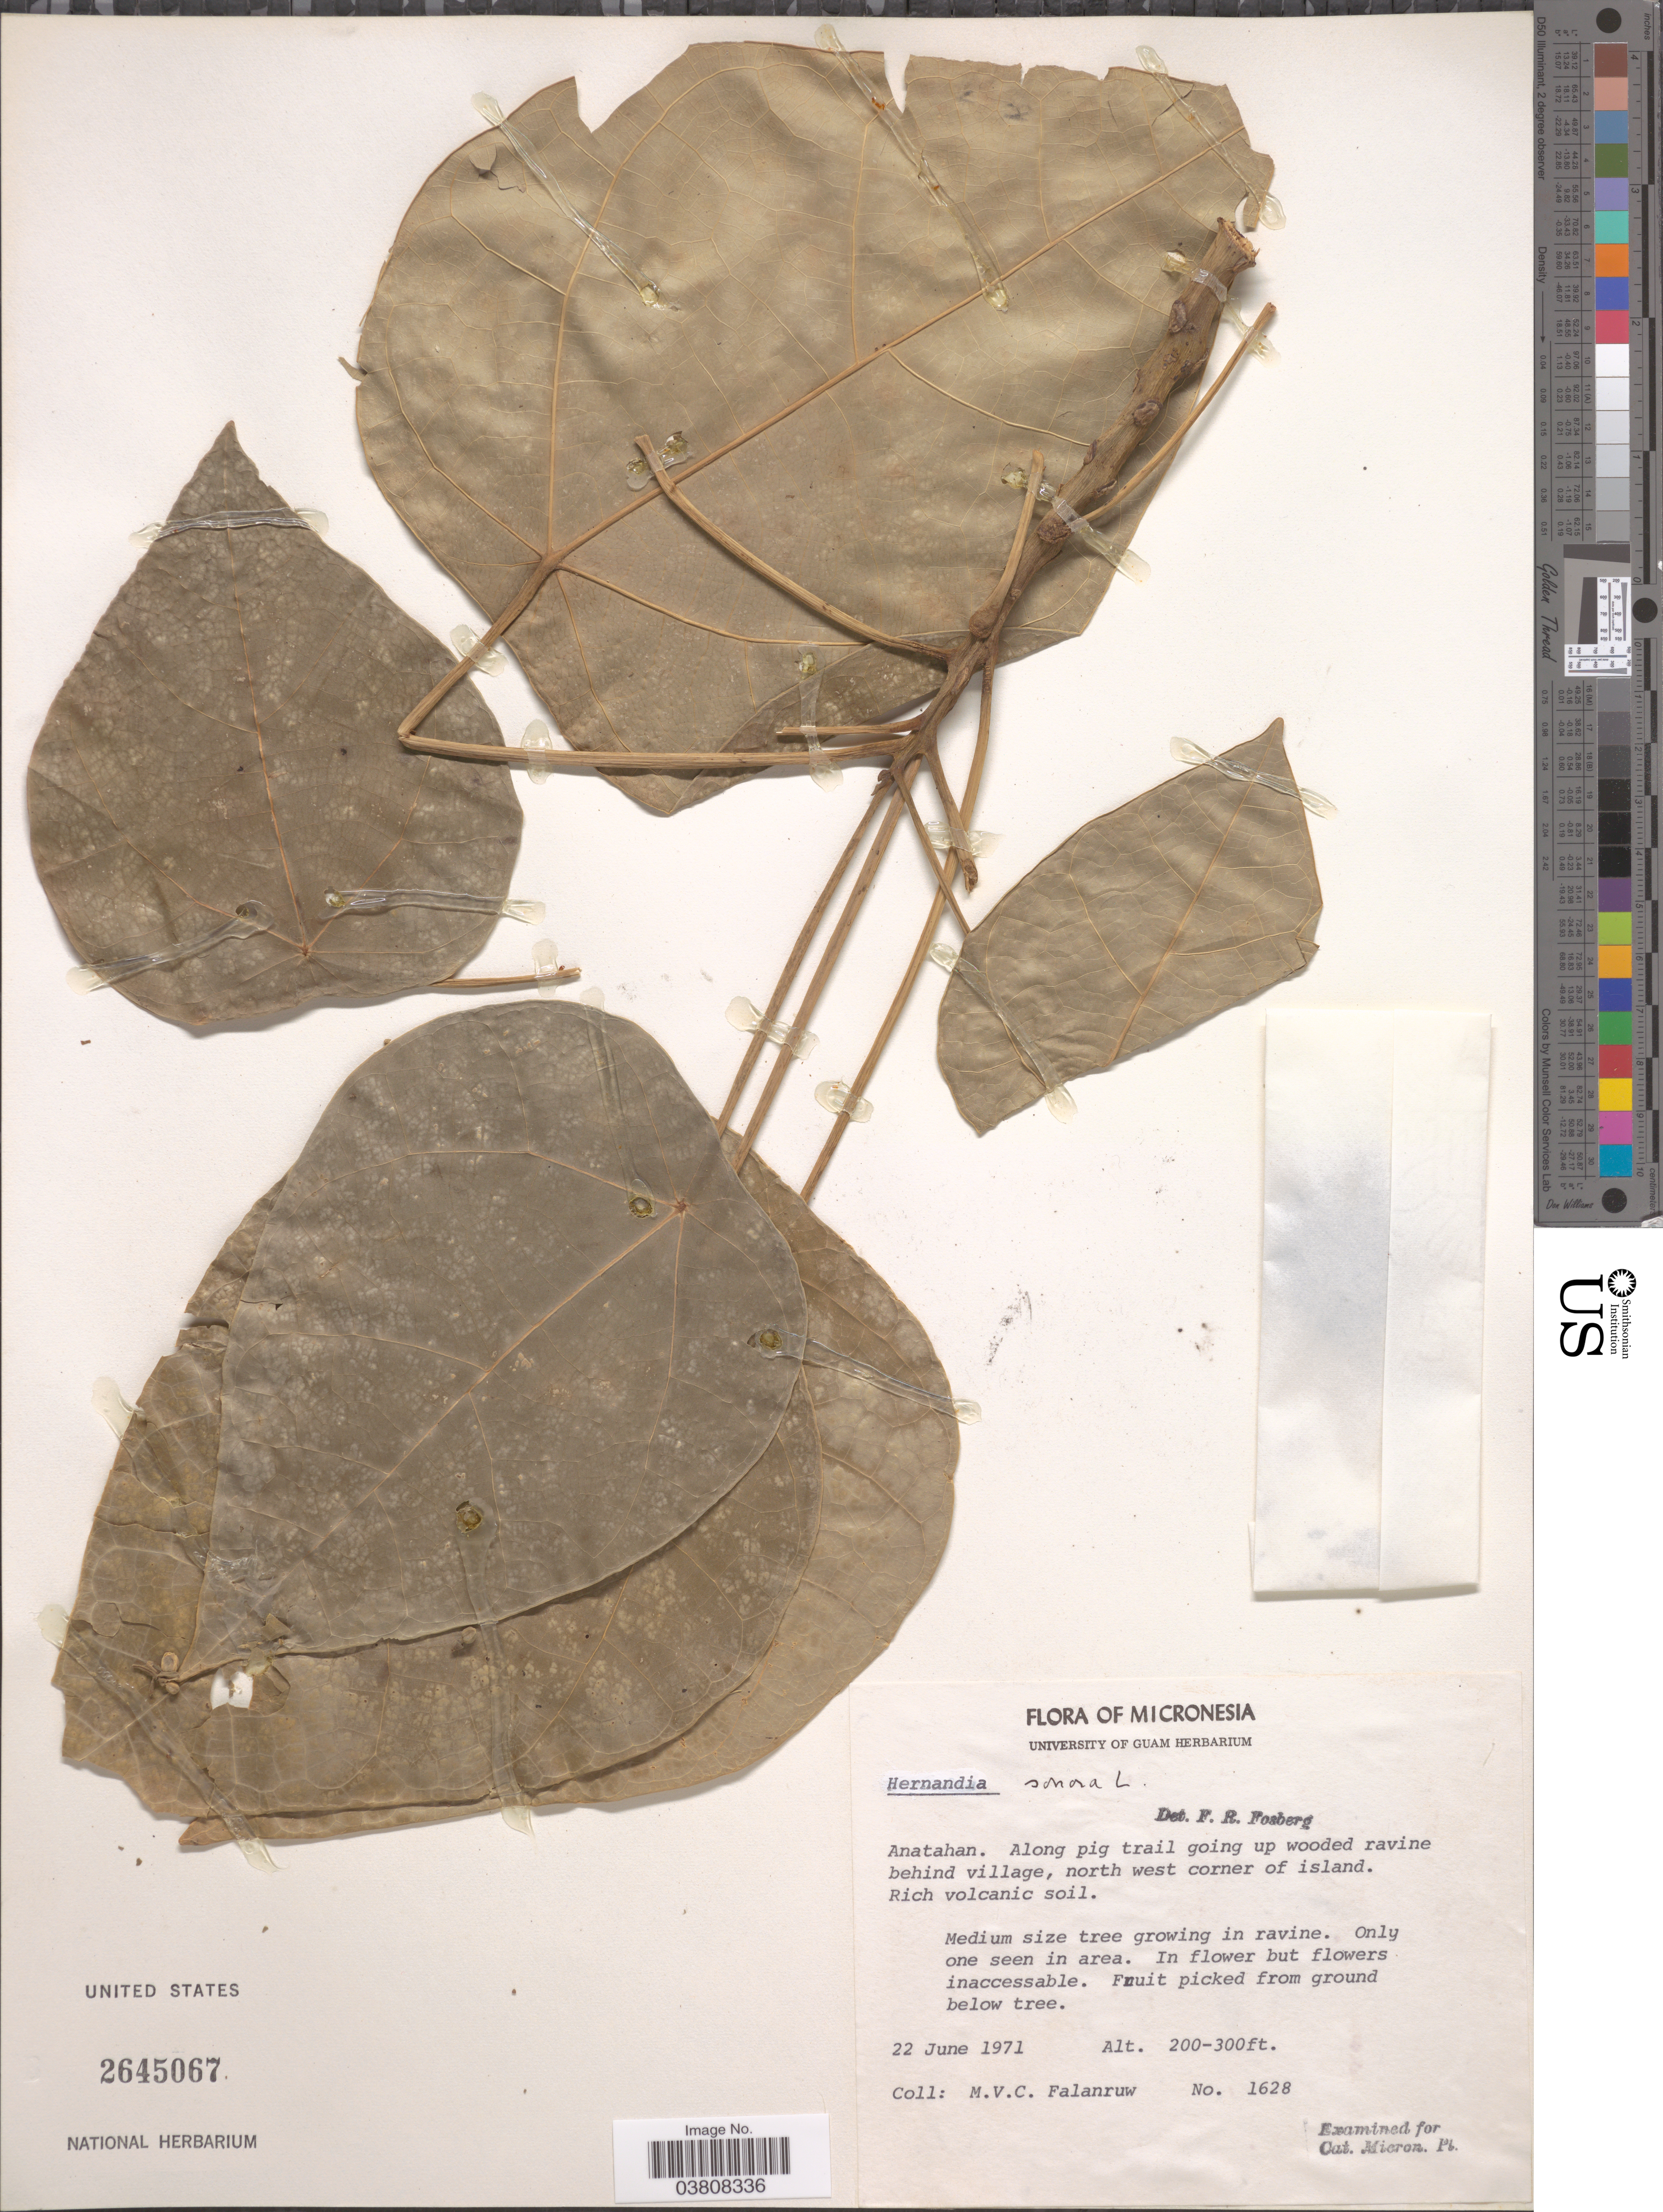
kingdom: Plantae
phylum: Tracheophyta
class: Magnoliopsida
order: Laurales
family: Hernandiaceae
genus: Hernandia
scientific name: Hernandia nymphaeifolia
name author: (C. Presl) Kubitzki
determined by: Strong, Mark T., (BOT), Smithsonian Institution - National Museum of Natural History (UNITED STATES)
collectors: M. V. Falanruw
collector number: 1628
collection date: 1971-06-22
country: Northern Mariana Islands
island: Anatahan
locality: Anatahan. Along pig trail going up wooded ravine behind village, north west corner of island.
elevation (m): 61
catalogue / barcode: US 2645067